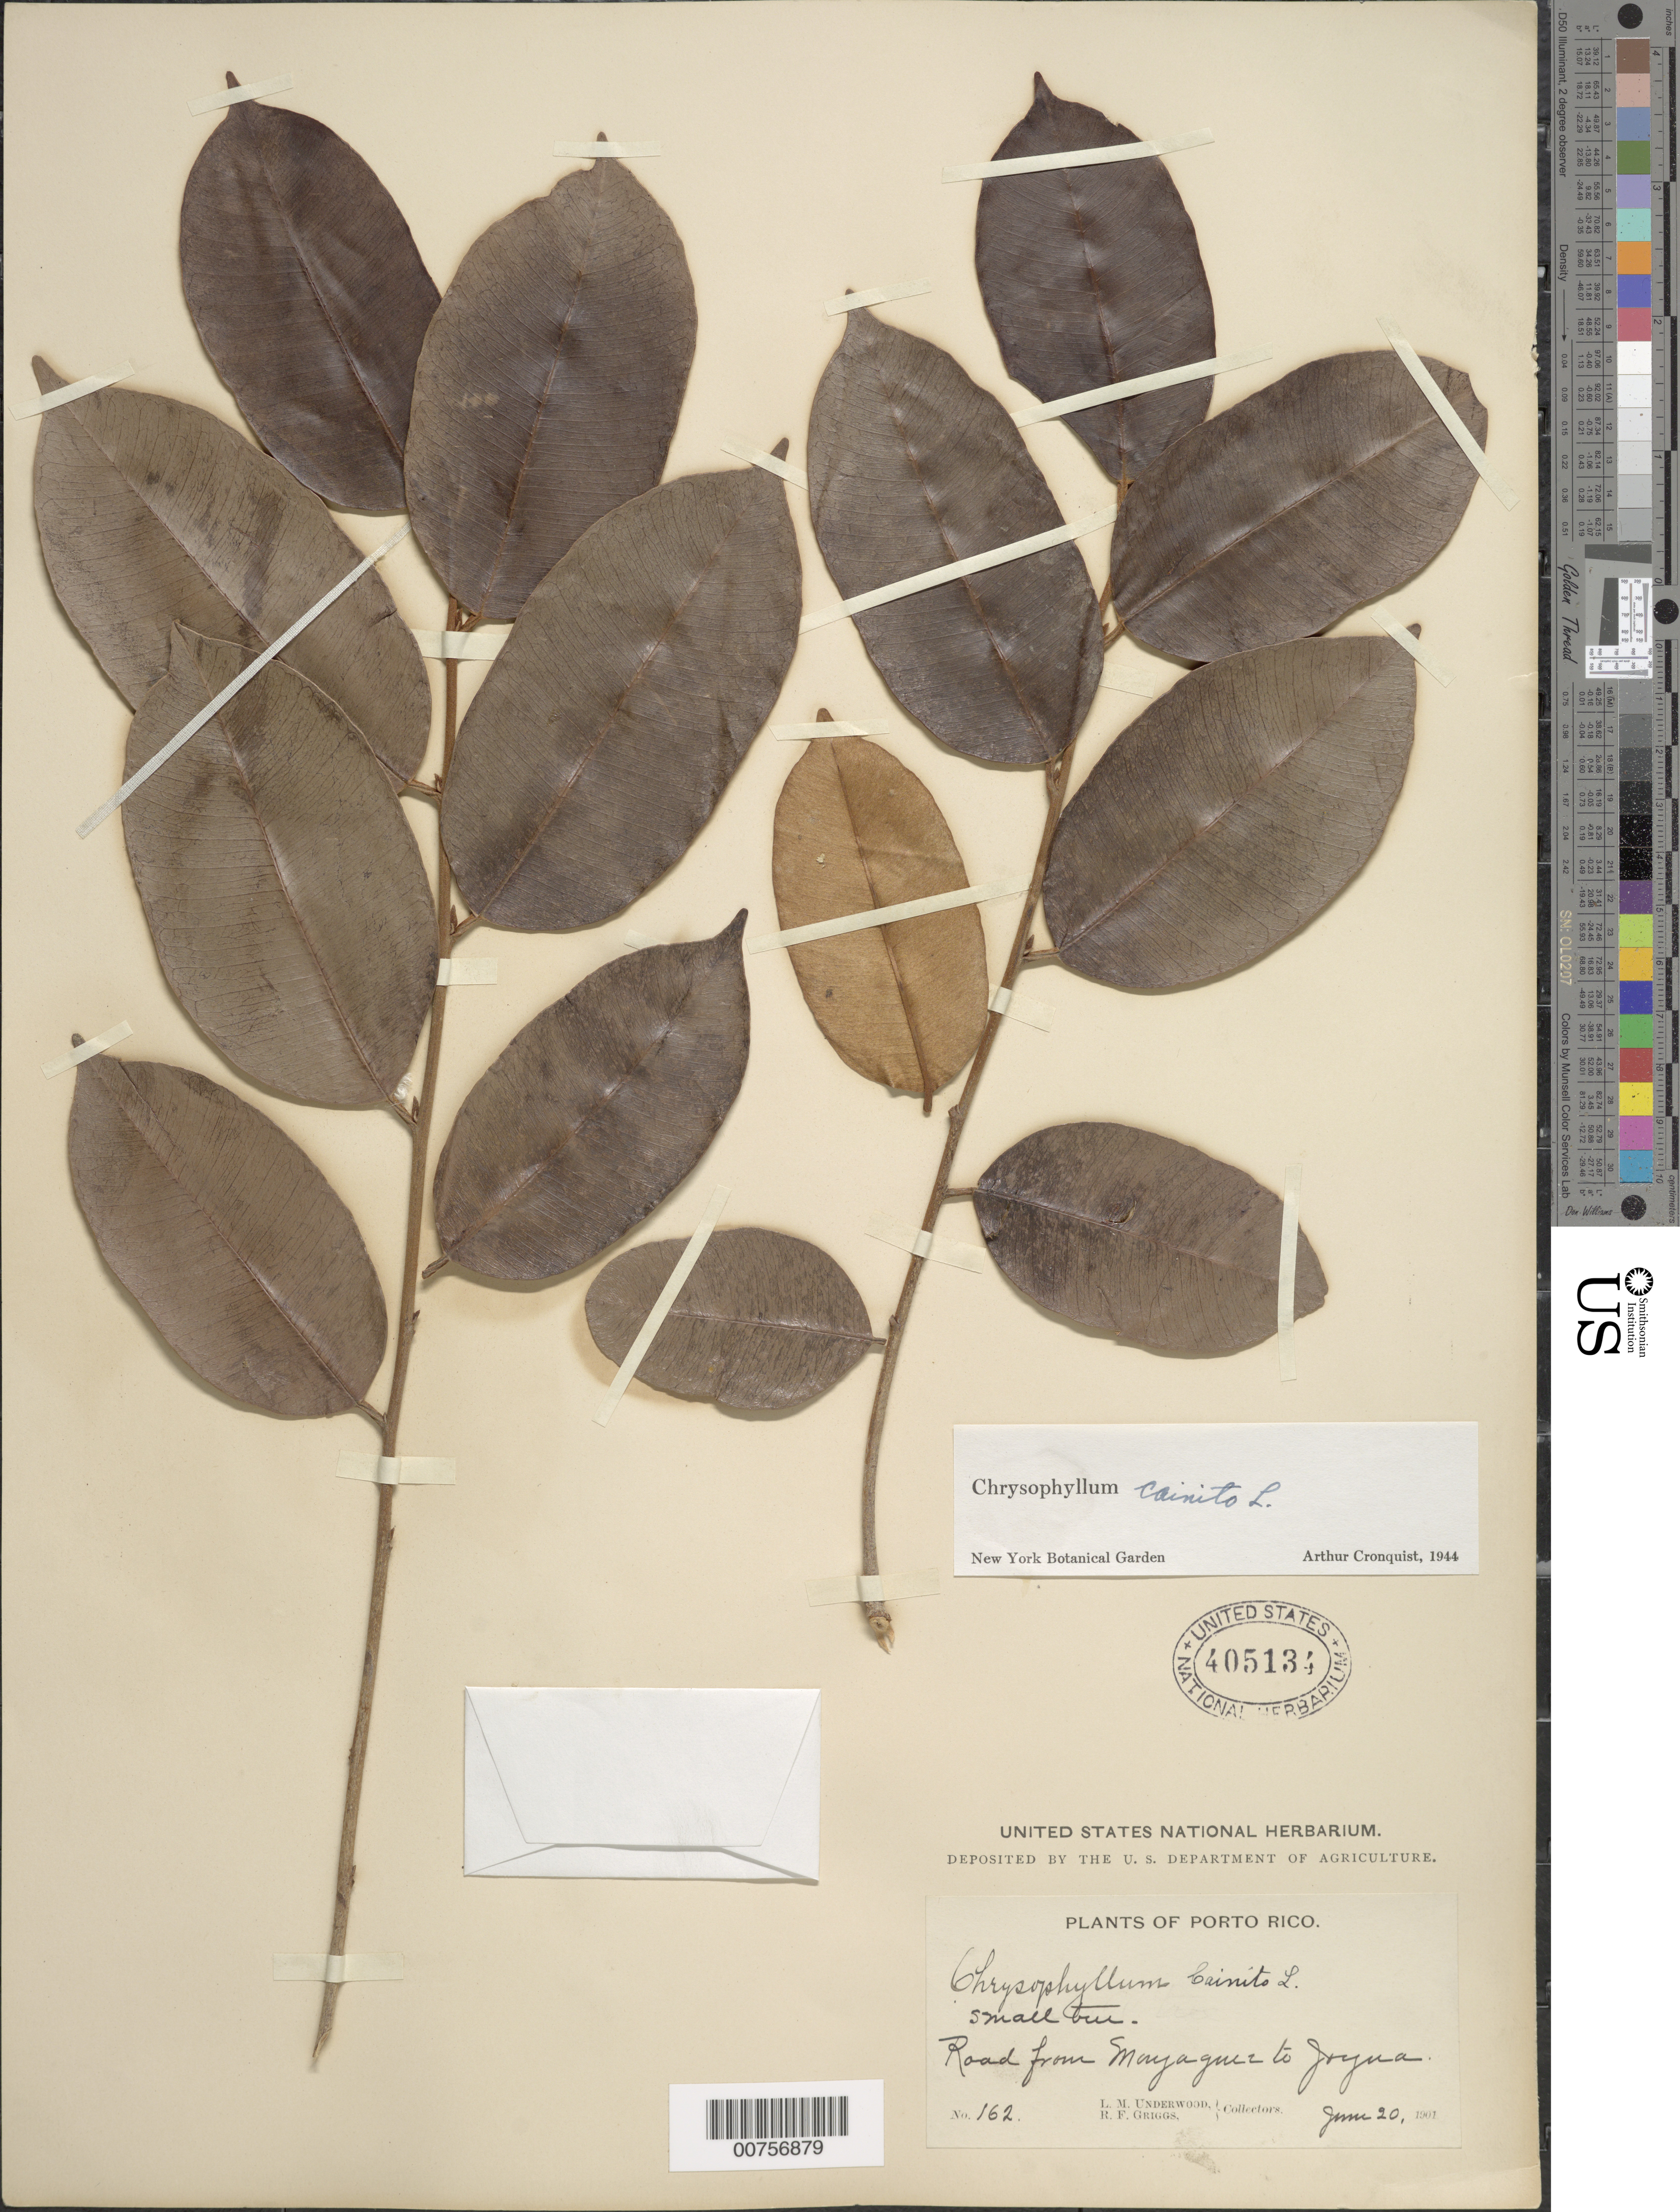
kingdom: Plantae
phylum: Tracheophyta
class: Magnoliopsida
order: Ericales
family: Sapotaceae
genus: Chrysophyllum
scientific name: Chrysophyllum cainito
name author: L.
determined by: Cronquist, A. J.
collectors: L. M. Underwood & R. F. Griggs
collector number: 162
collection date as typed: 20 Jun 1901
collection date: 1901-06-20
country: Puerto Rico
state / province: Mayagüez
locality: Road from Mayaguez to Jagua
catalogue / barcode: US 405134